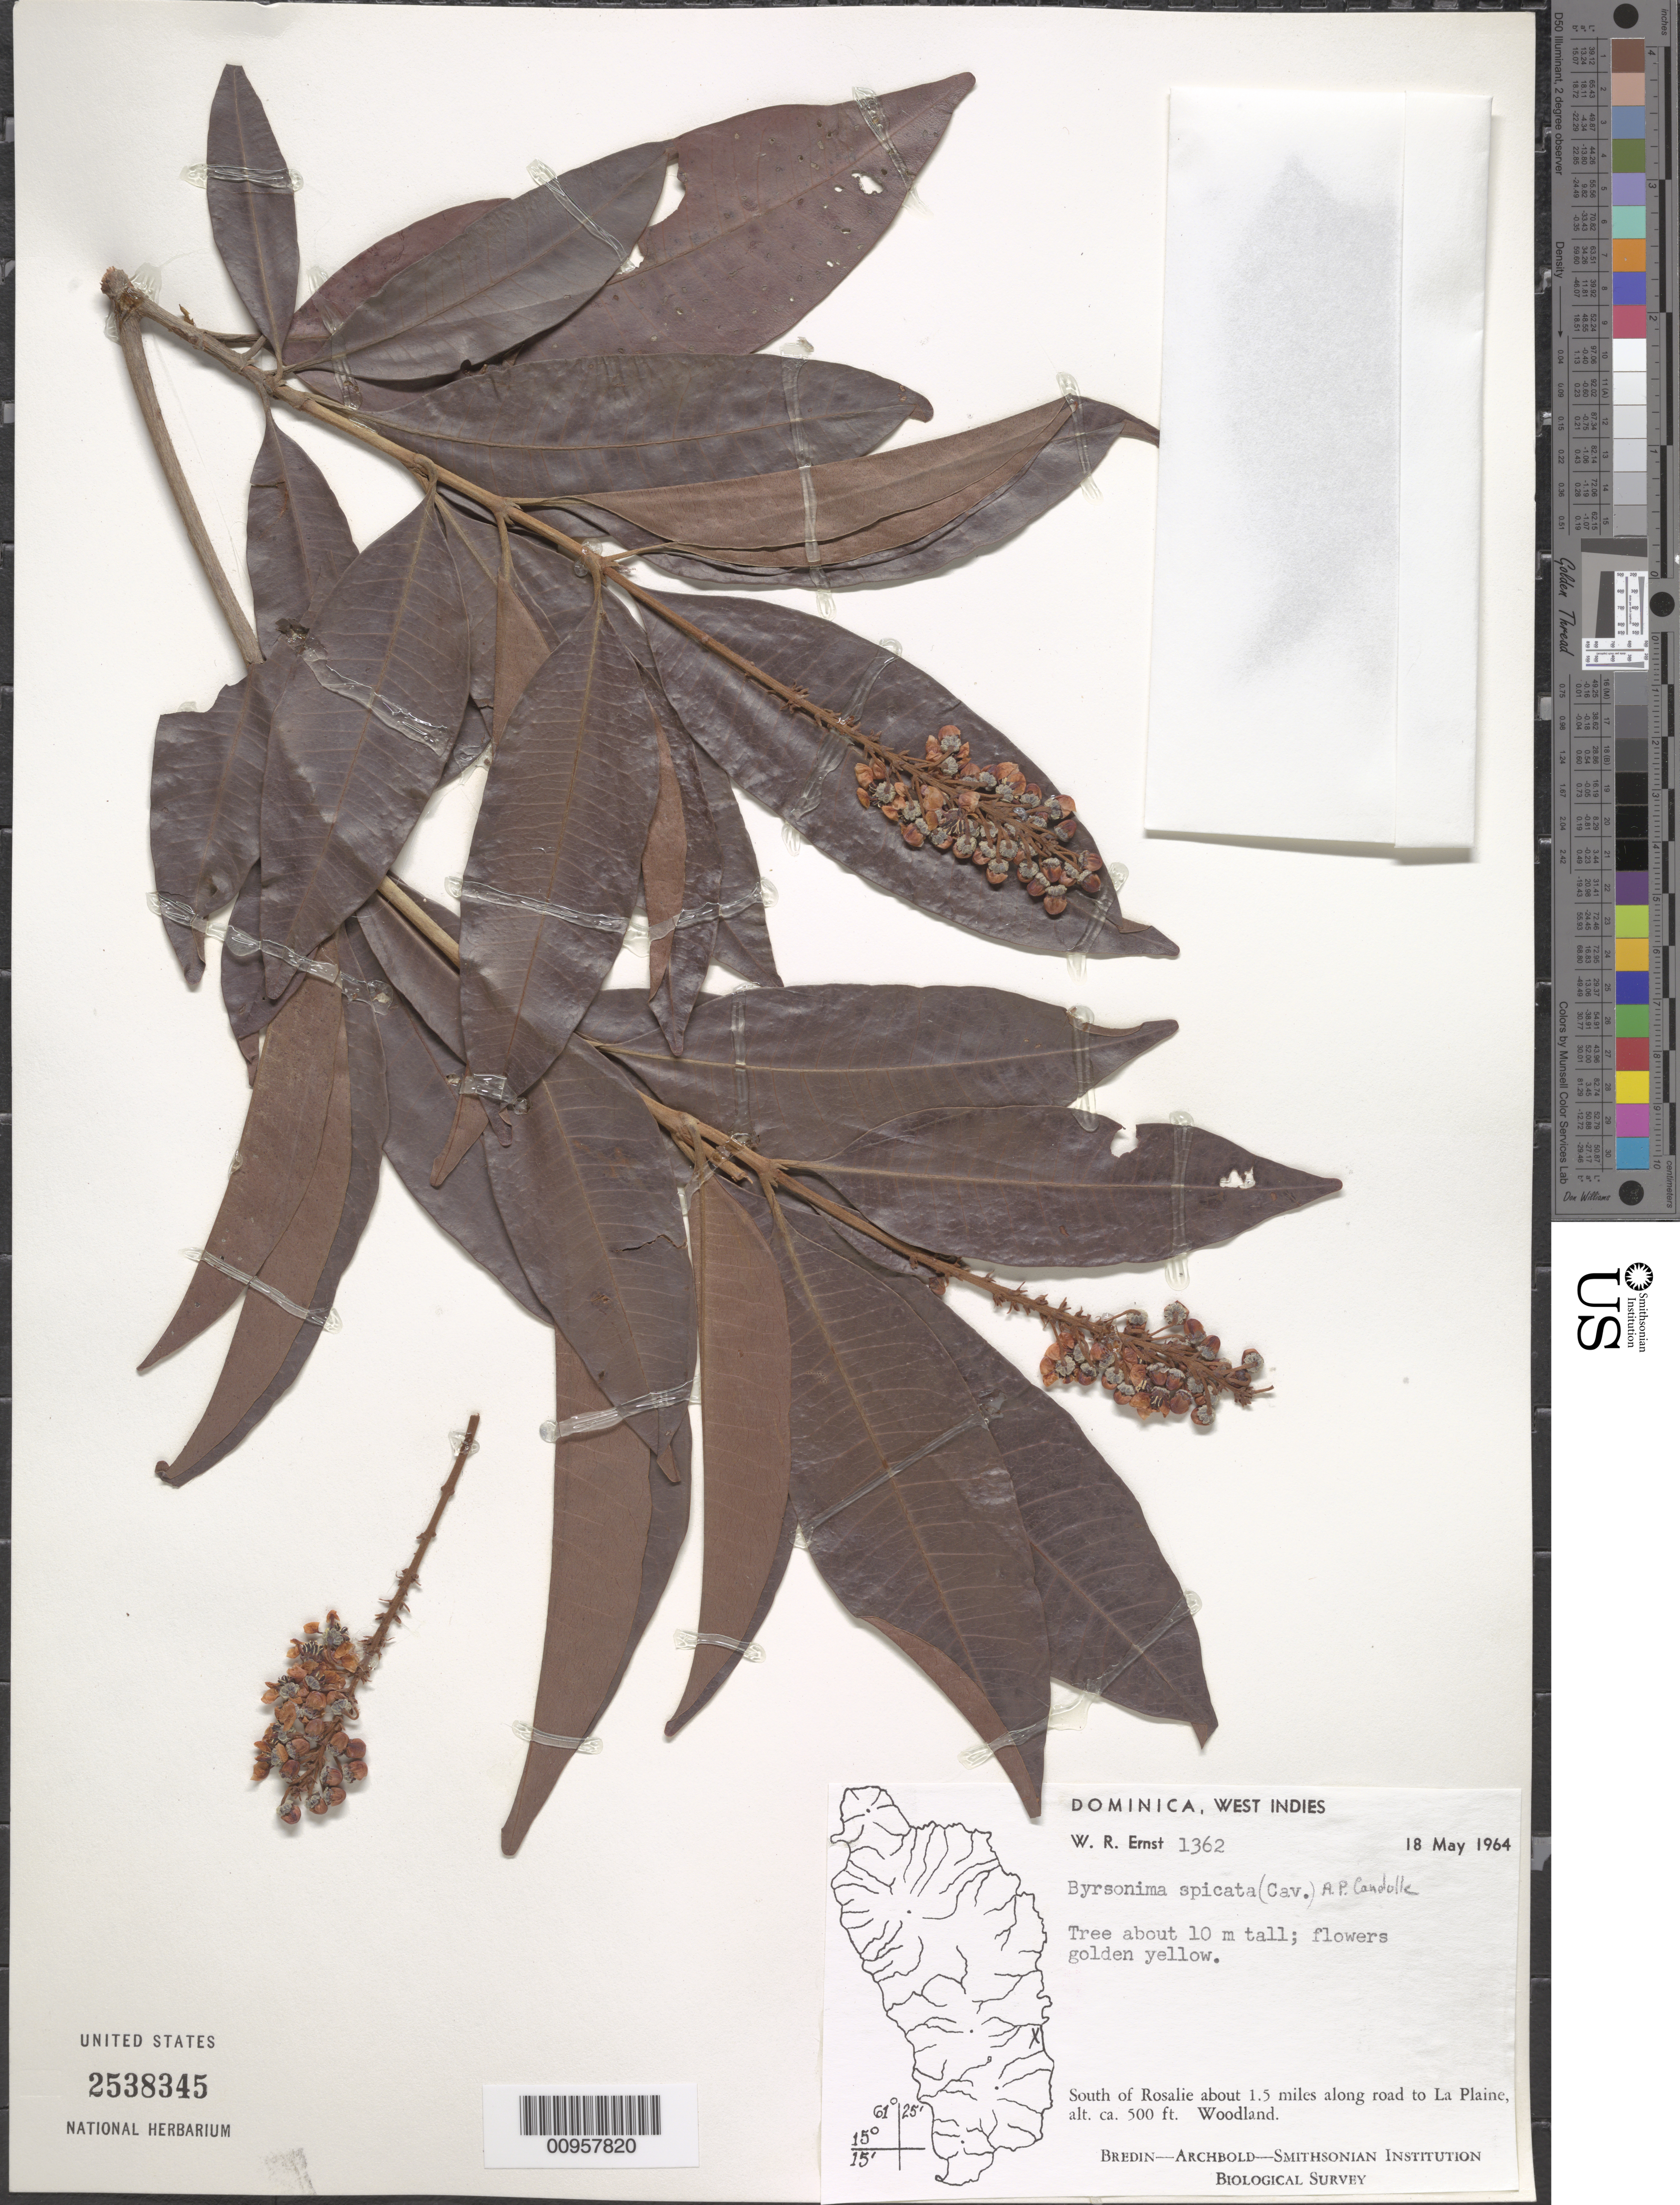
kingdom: Plantae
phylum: Tracheophyta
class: Magnoliopsida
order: Malpighiales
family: Malpighiaceae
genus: Byrsonima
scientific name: Byrsonima spicata (Cav.) DC.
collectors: W. R. Ernst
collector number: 1362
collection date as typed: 18 May 1964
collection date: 1964-05-18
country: Dominica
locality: South of Rosalie about 1.5 miles along road to La Plaine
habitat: Woodland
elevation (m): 152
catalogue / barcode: US 2538345